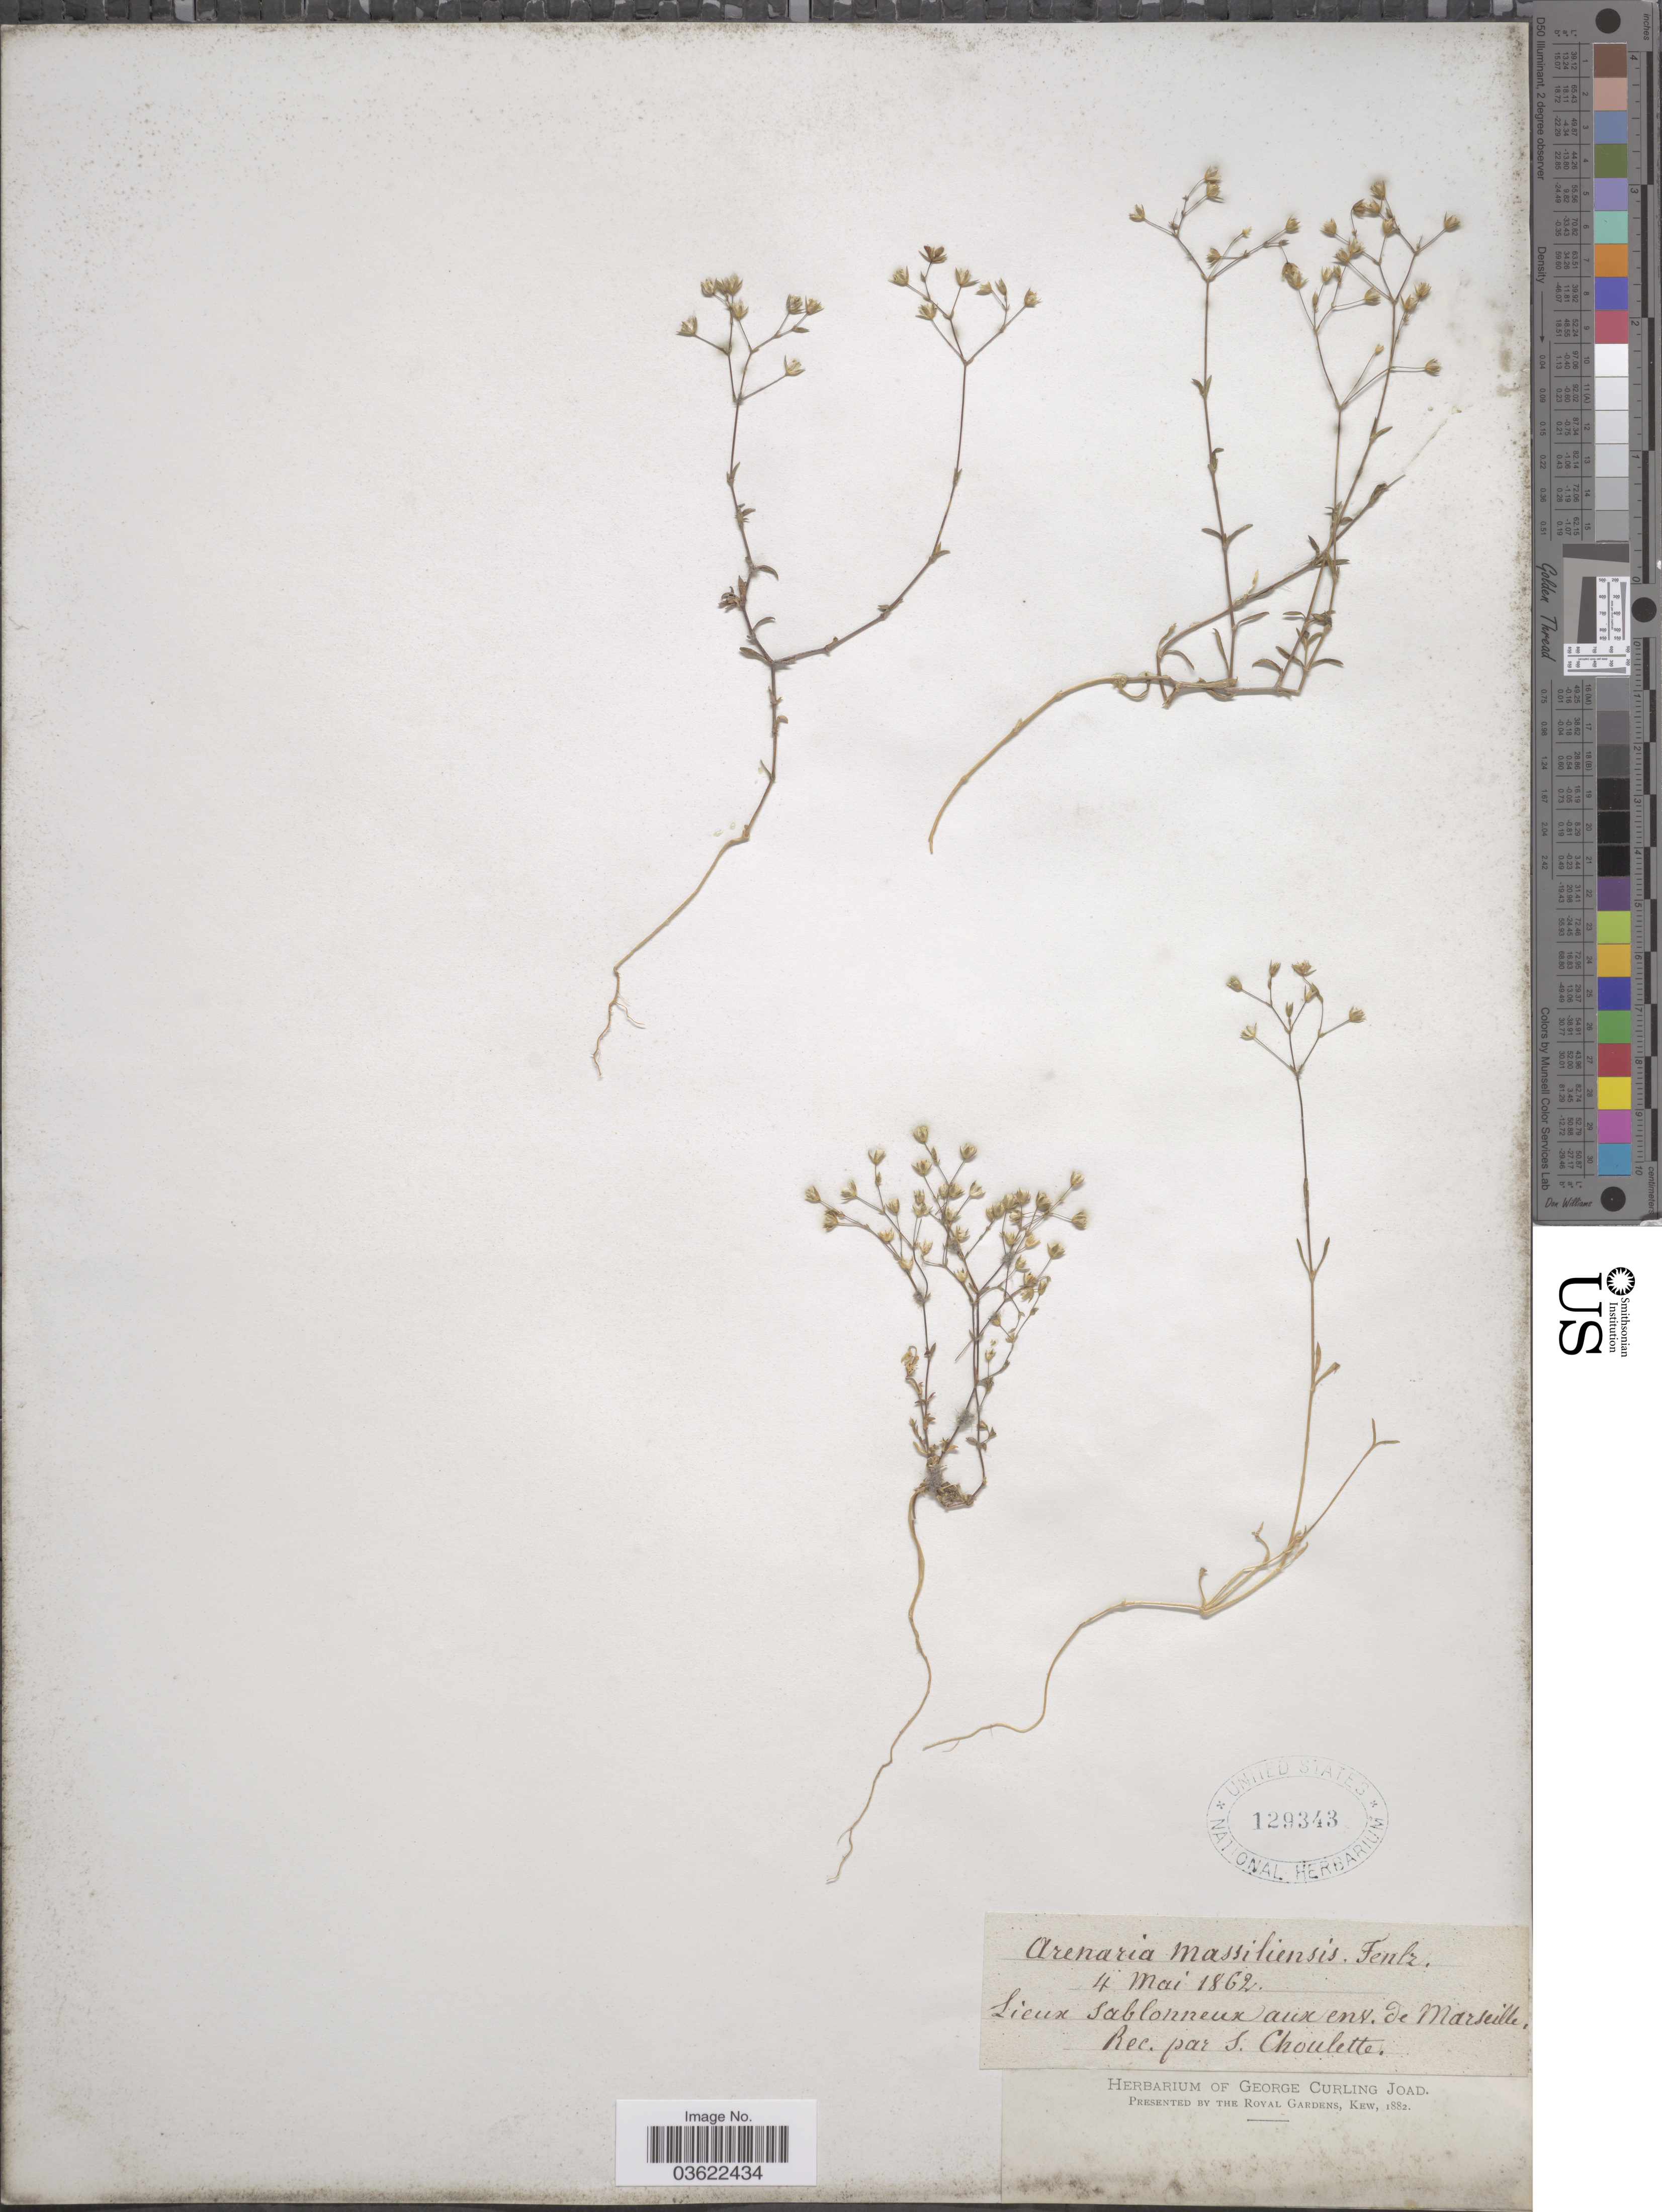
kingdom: Plantae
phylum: Tracheophyta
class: Magnoliopsida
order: Caryophyllales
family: Caryophyllaceae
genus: Arenaria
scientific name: Arenaria massiliensis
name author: Fenzl ex Gren. & Godr.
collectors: S. Choulette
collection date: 1862-05-04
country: France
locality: Lieux sablonneux aux env. de Marseille.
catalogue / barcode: US 129343